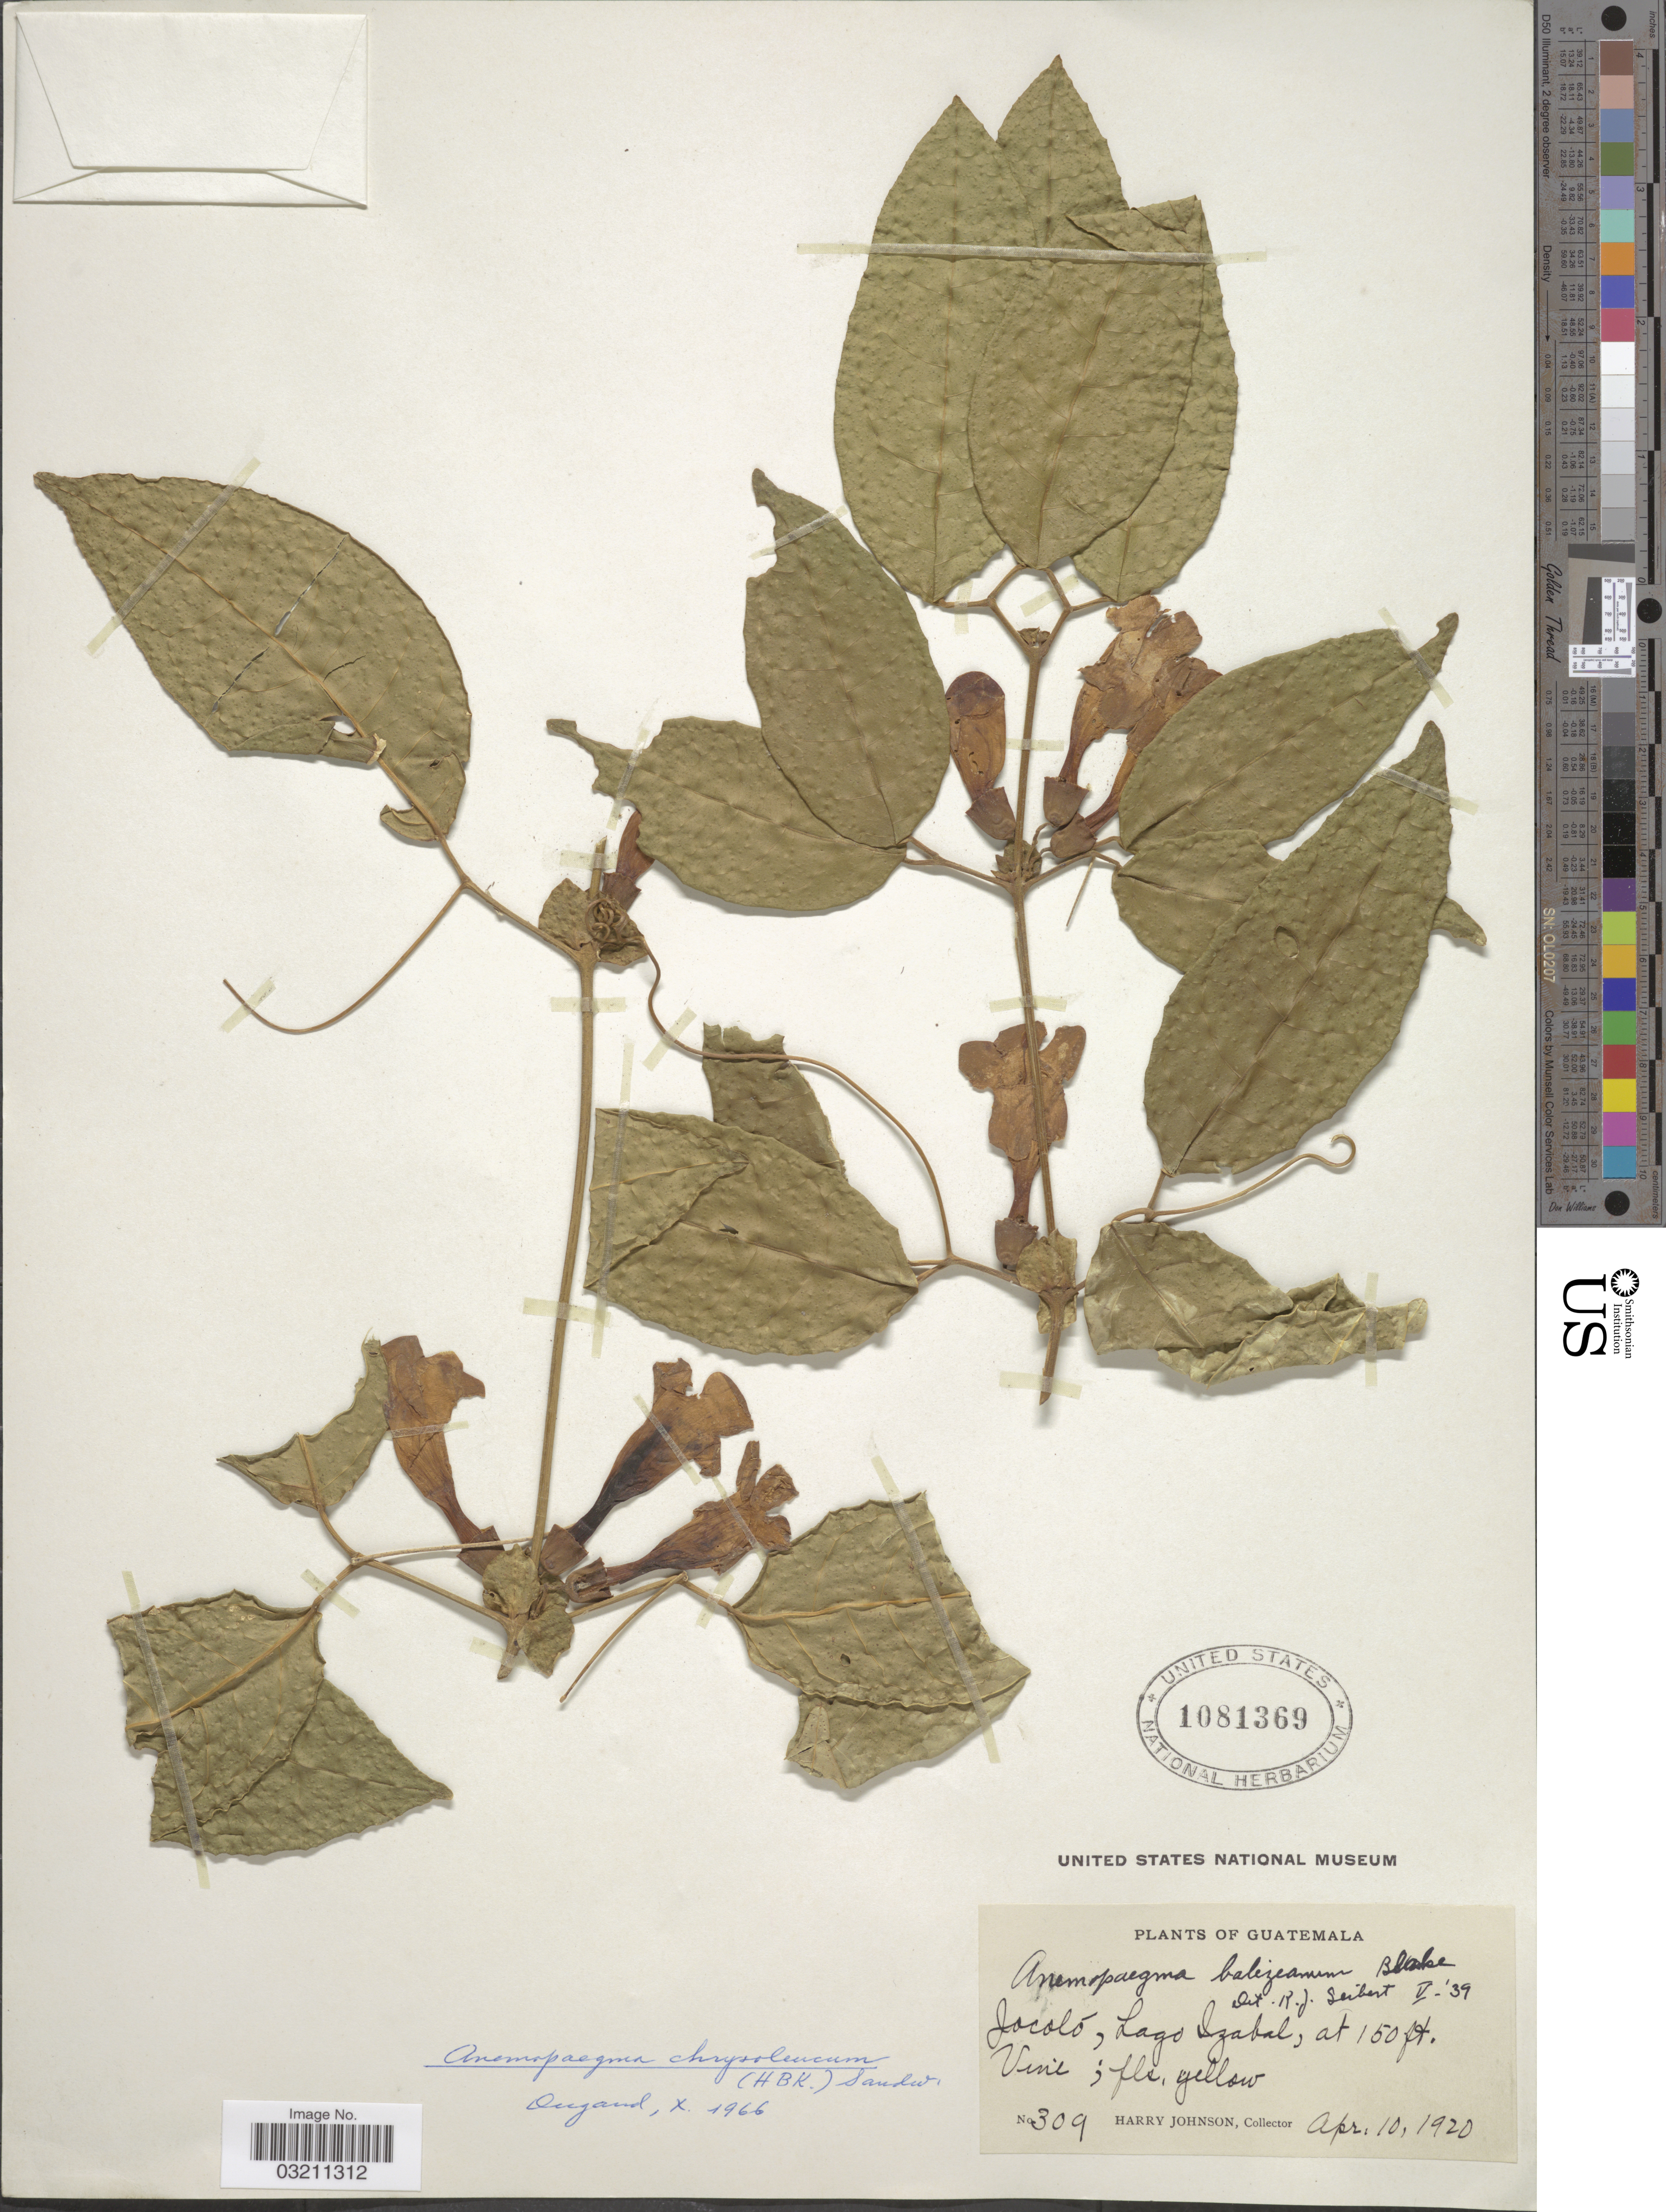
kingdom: Plantae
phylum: Tracheophyta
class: Magnoliopsida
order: Lamiales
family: Bignoniaceae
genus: Anemopaegma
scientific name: Anemopaegma chrysoleucum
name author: (Kunth) Sandwith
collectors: H. Johnson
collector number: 309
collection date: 1920-04-10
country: Guatemala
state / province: Izabal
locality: Jocoló, Lago Izabal.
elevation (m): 46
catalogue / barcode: US 1081369